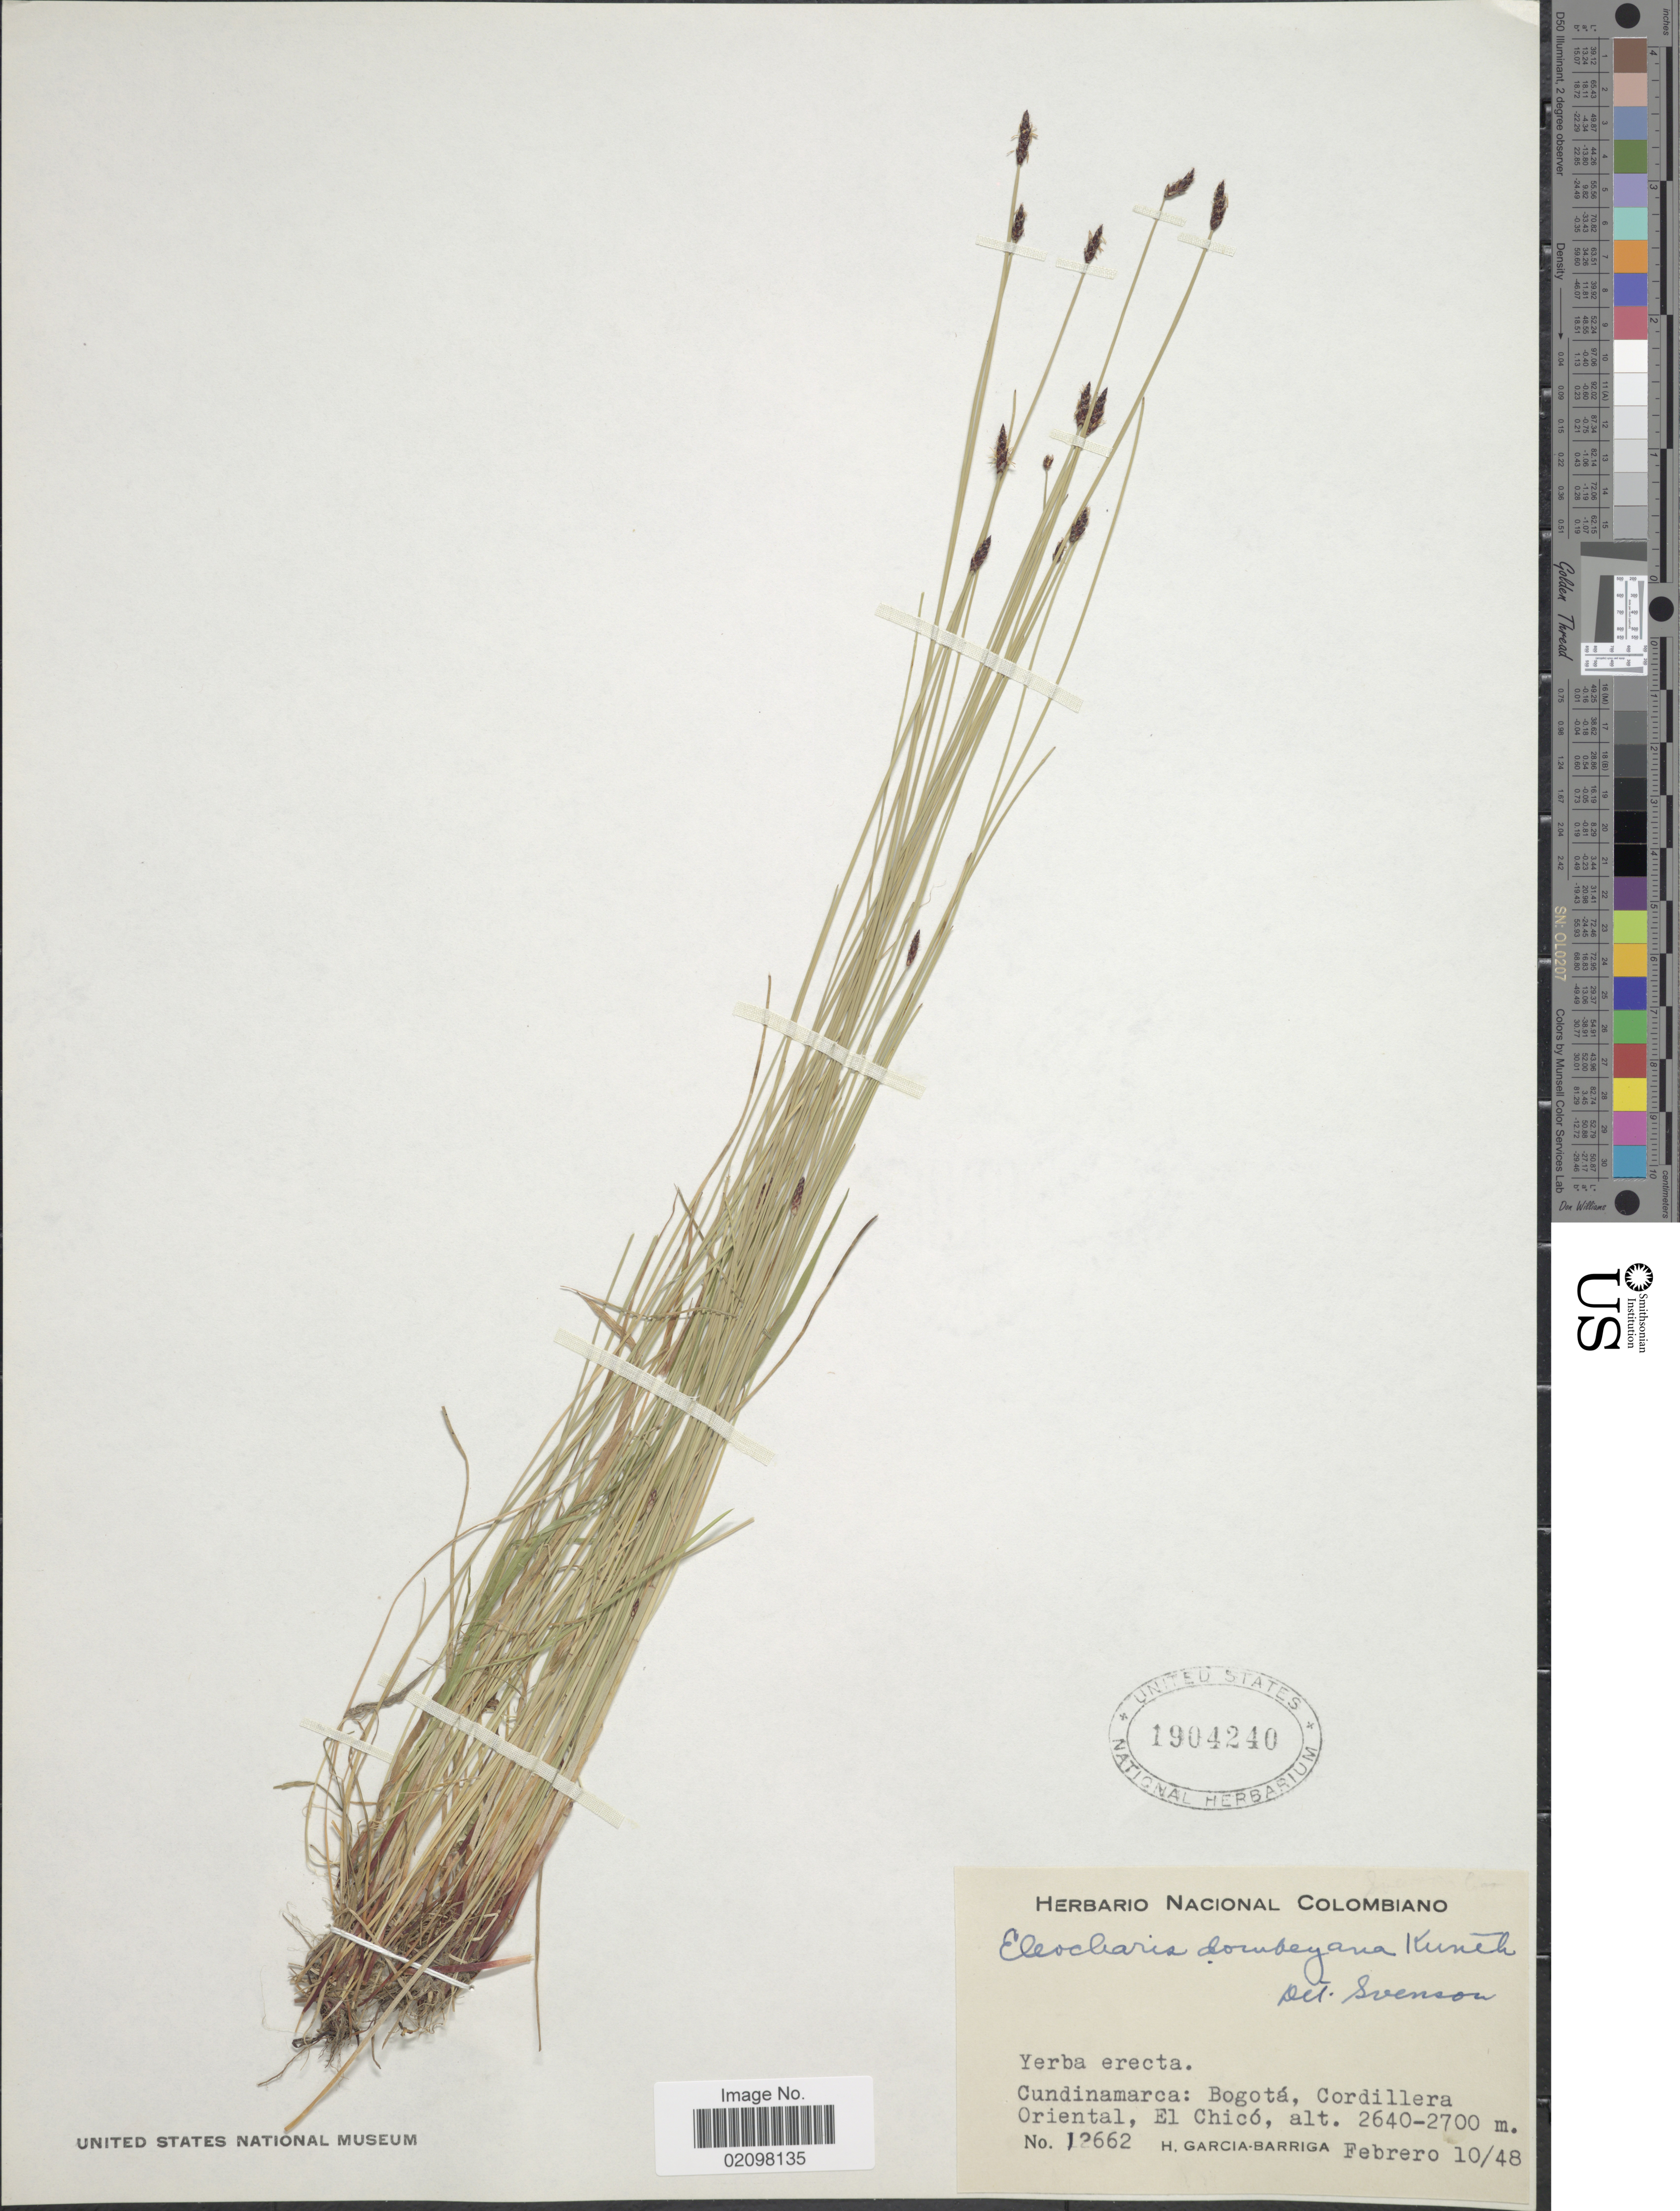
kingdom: Plantae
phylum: Tracheophyta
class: Liliopsida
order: Poales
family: Cyperaceae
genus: Eleocharis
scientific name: Eleocharis dombeyana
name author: Kunth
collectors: H. García Barriga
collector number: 12662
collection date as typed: Transcribed d/m/y: 10/2/48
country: Colombia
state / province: Cundinamarca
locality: Bogotá, Cordillera Oriental, El Chicó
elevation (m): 2640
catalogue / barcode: US 1904240